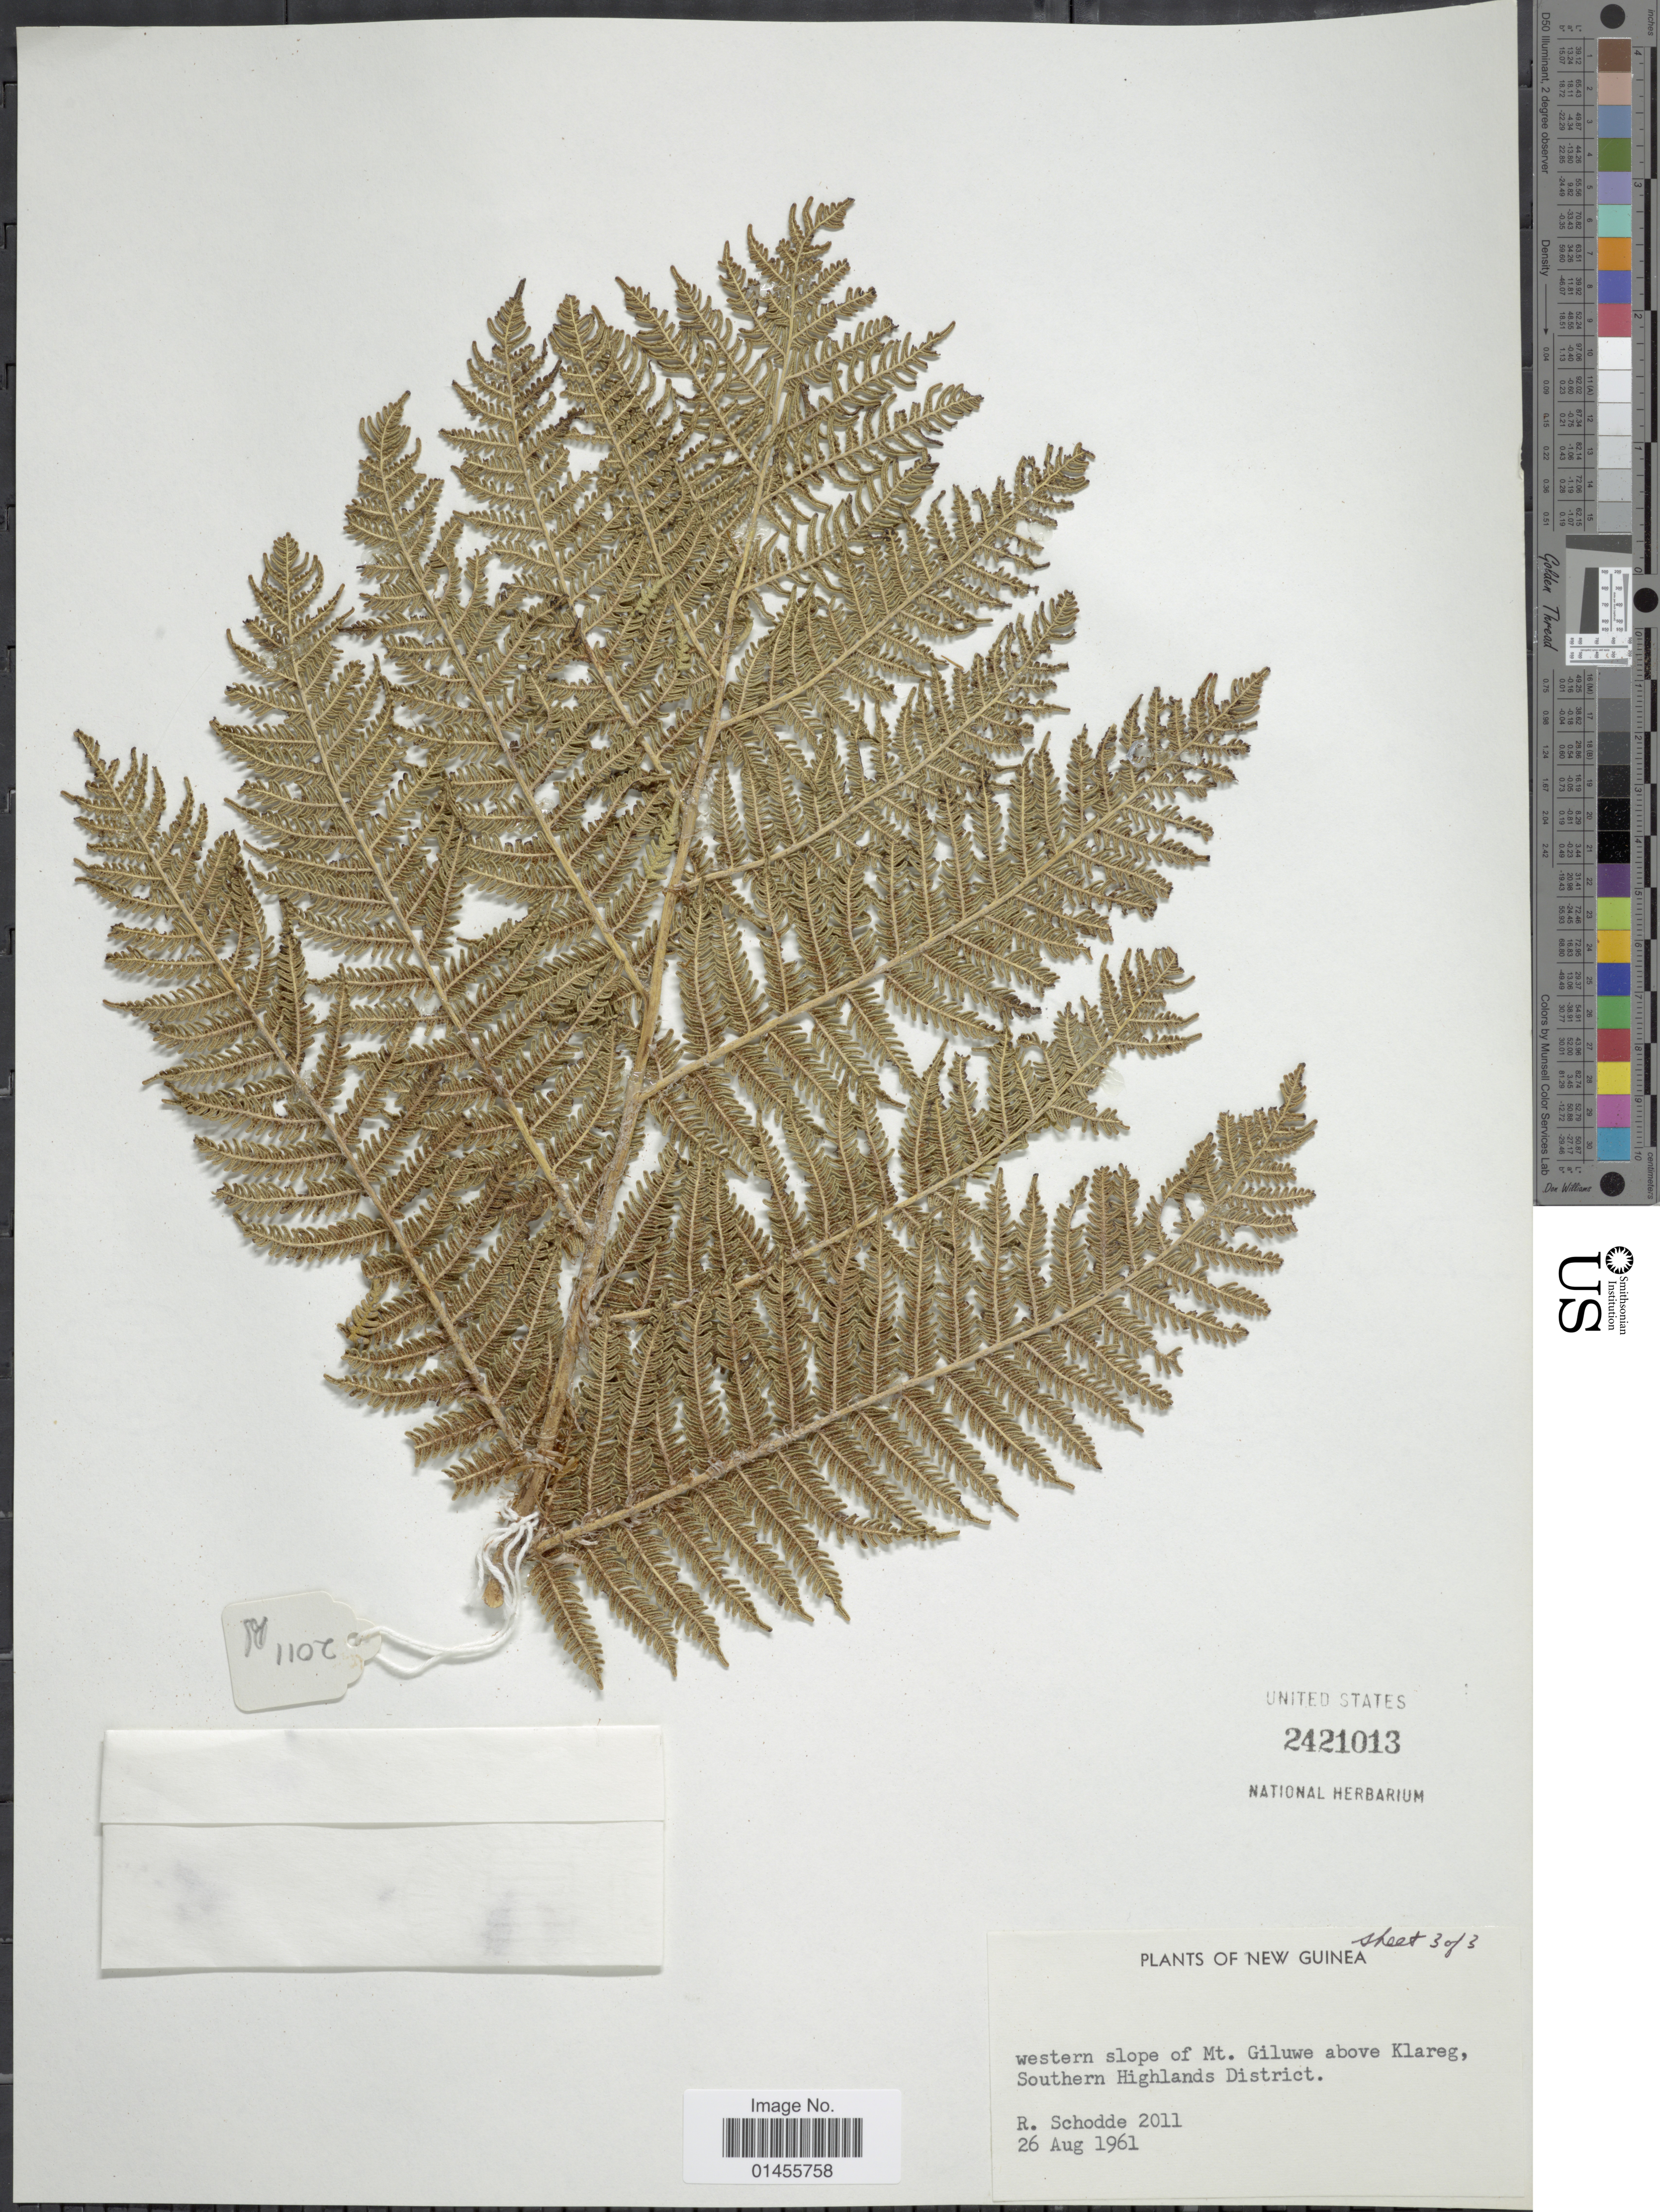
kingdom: Plantae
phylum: Tracheophyta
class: Polypodiopsida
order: Cyatheales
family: Cyatheaceae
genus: Alsophila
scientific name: Alsophila sp.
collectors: R. Schodde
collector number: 2011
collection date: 1961-08-26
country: Papua New Guinea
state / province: Southern Highlands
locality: New Guinea, western slope of Mt. Giluwe above Klareg, Southern Highlands District, Papua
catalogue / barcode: US 2421013